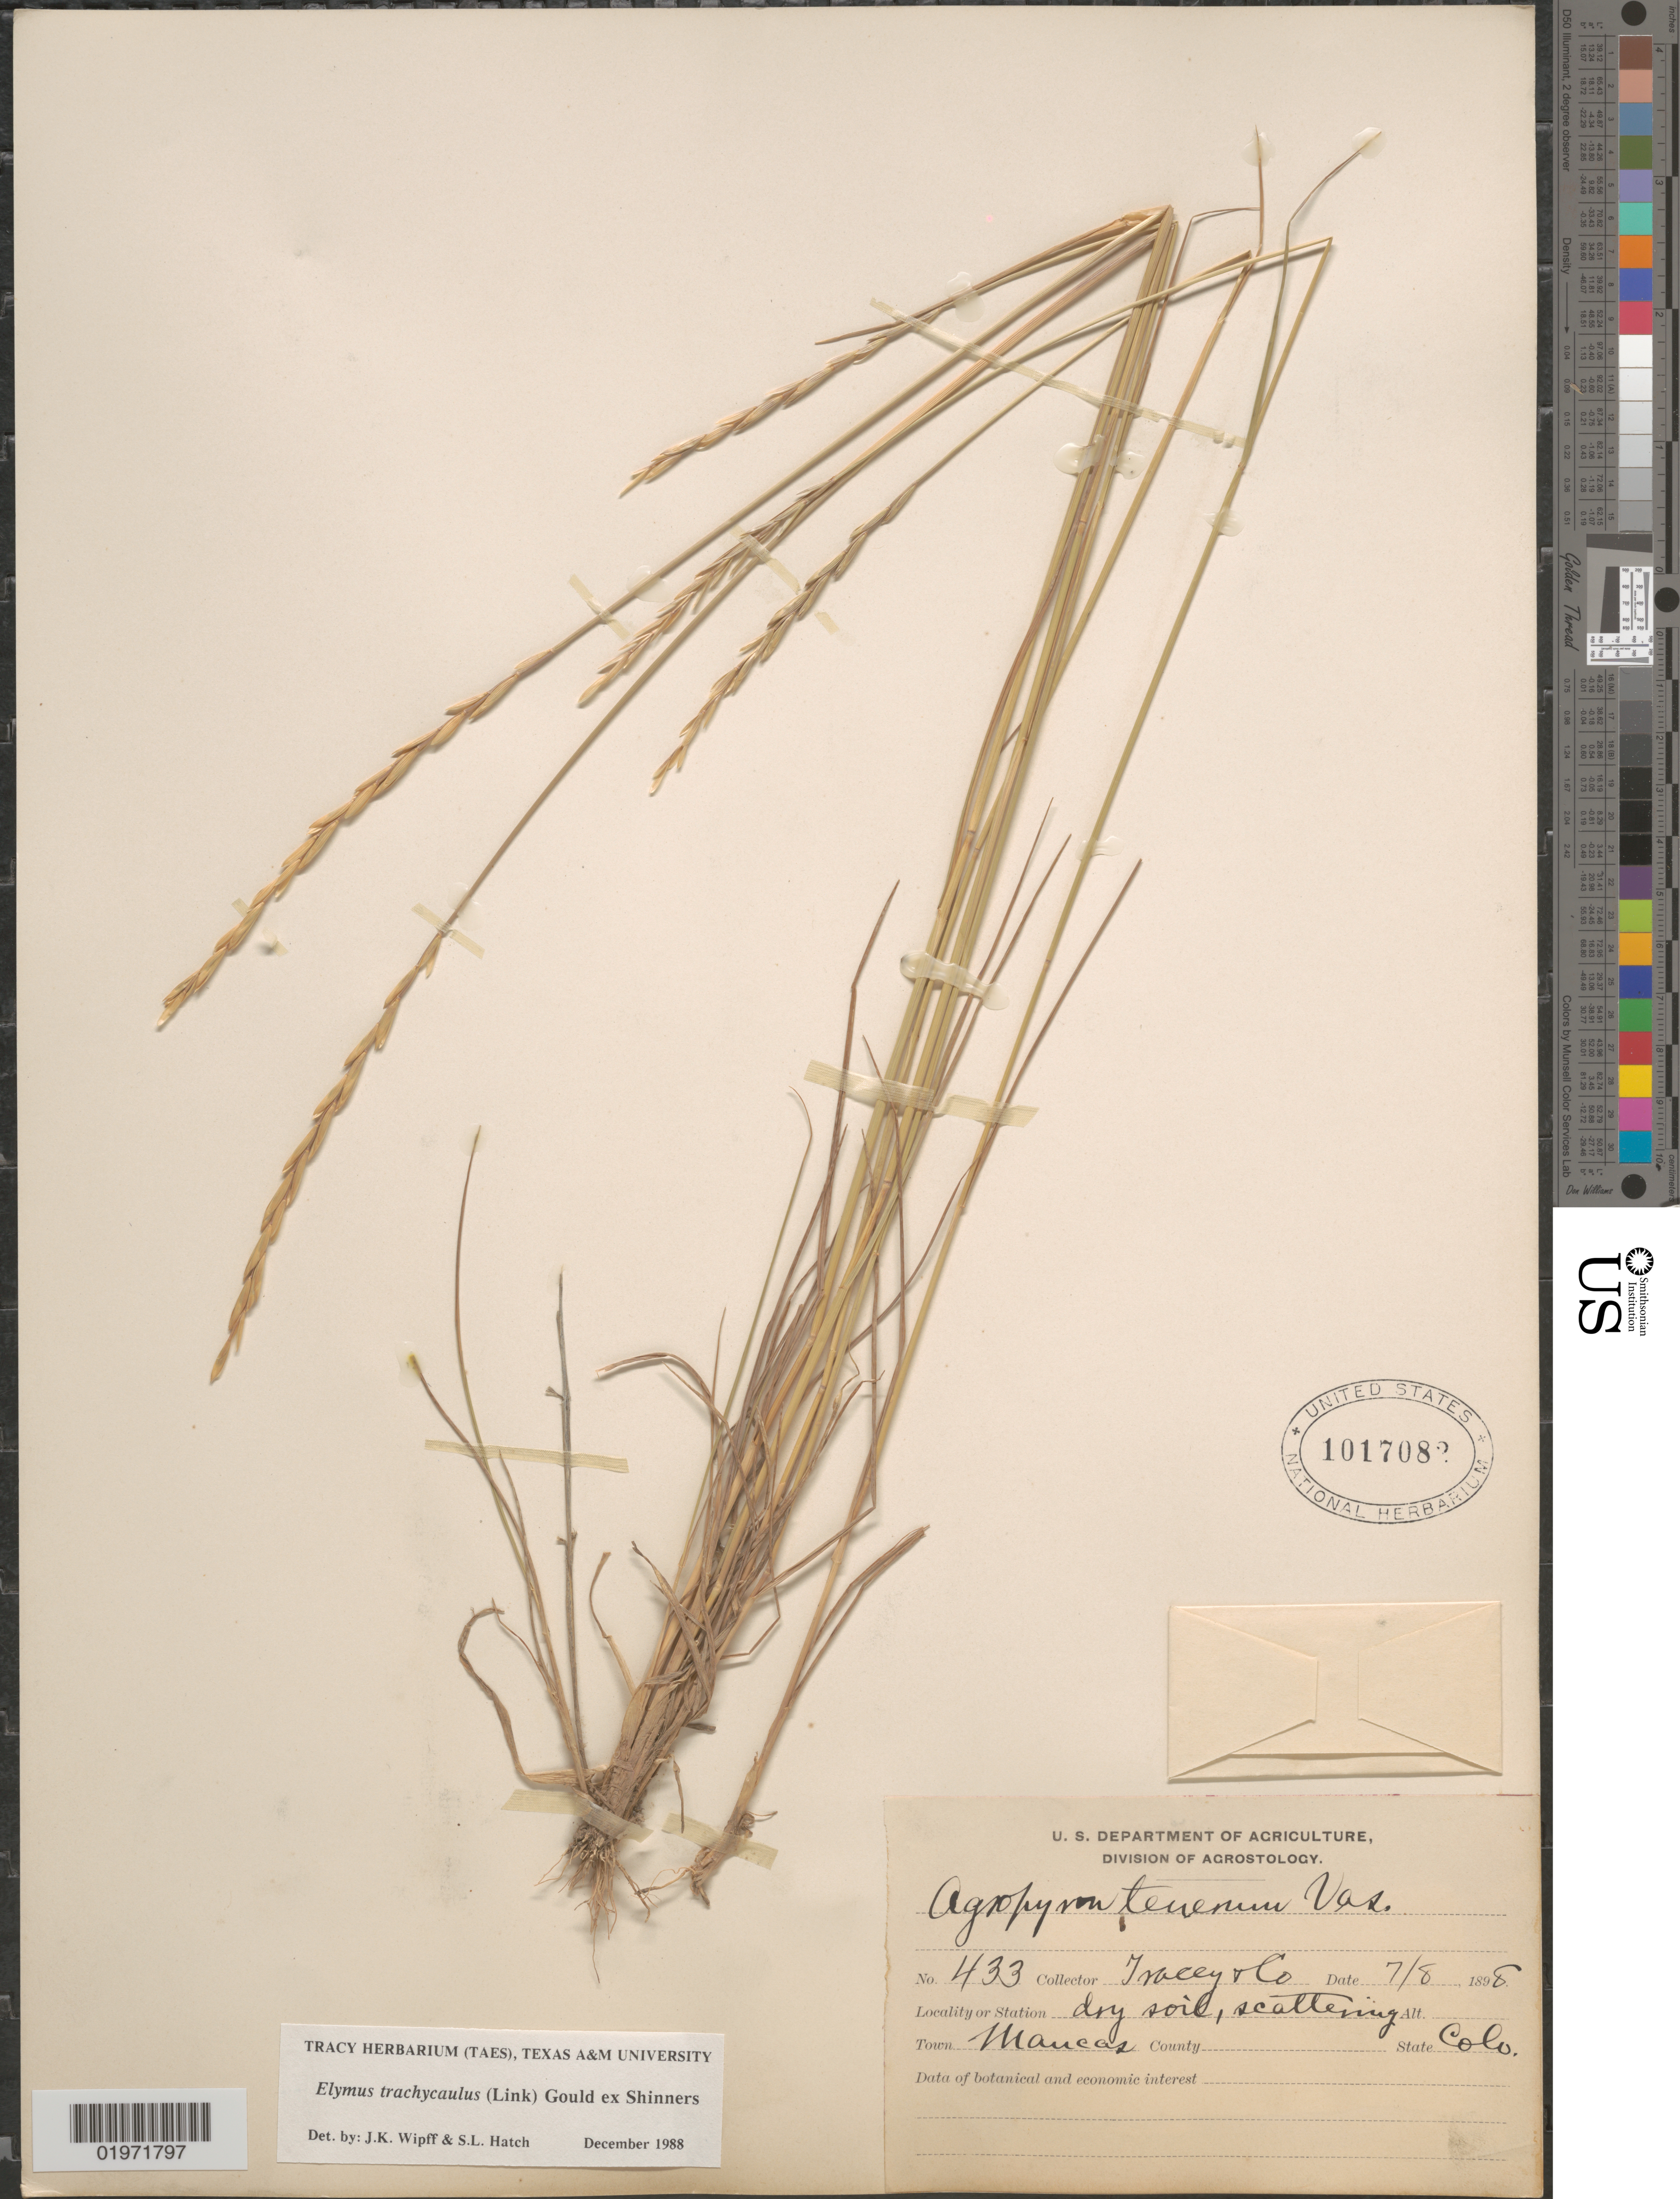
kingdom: Plantae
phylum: Tracheophyta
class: Liliopsida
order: Poales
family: Poaceae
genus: Elymus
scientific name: Elymus trachycaulus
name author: (Link) Gould ex Shinners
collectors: Tracey & et al.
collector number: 433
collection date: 1898-08-07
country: United States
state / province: Colorado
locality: Town Mancos.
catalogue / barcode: US 1017082